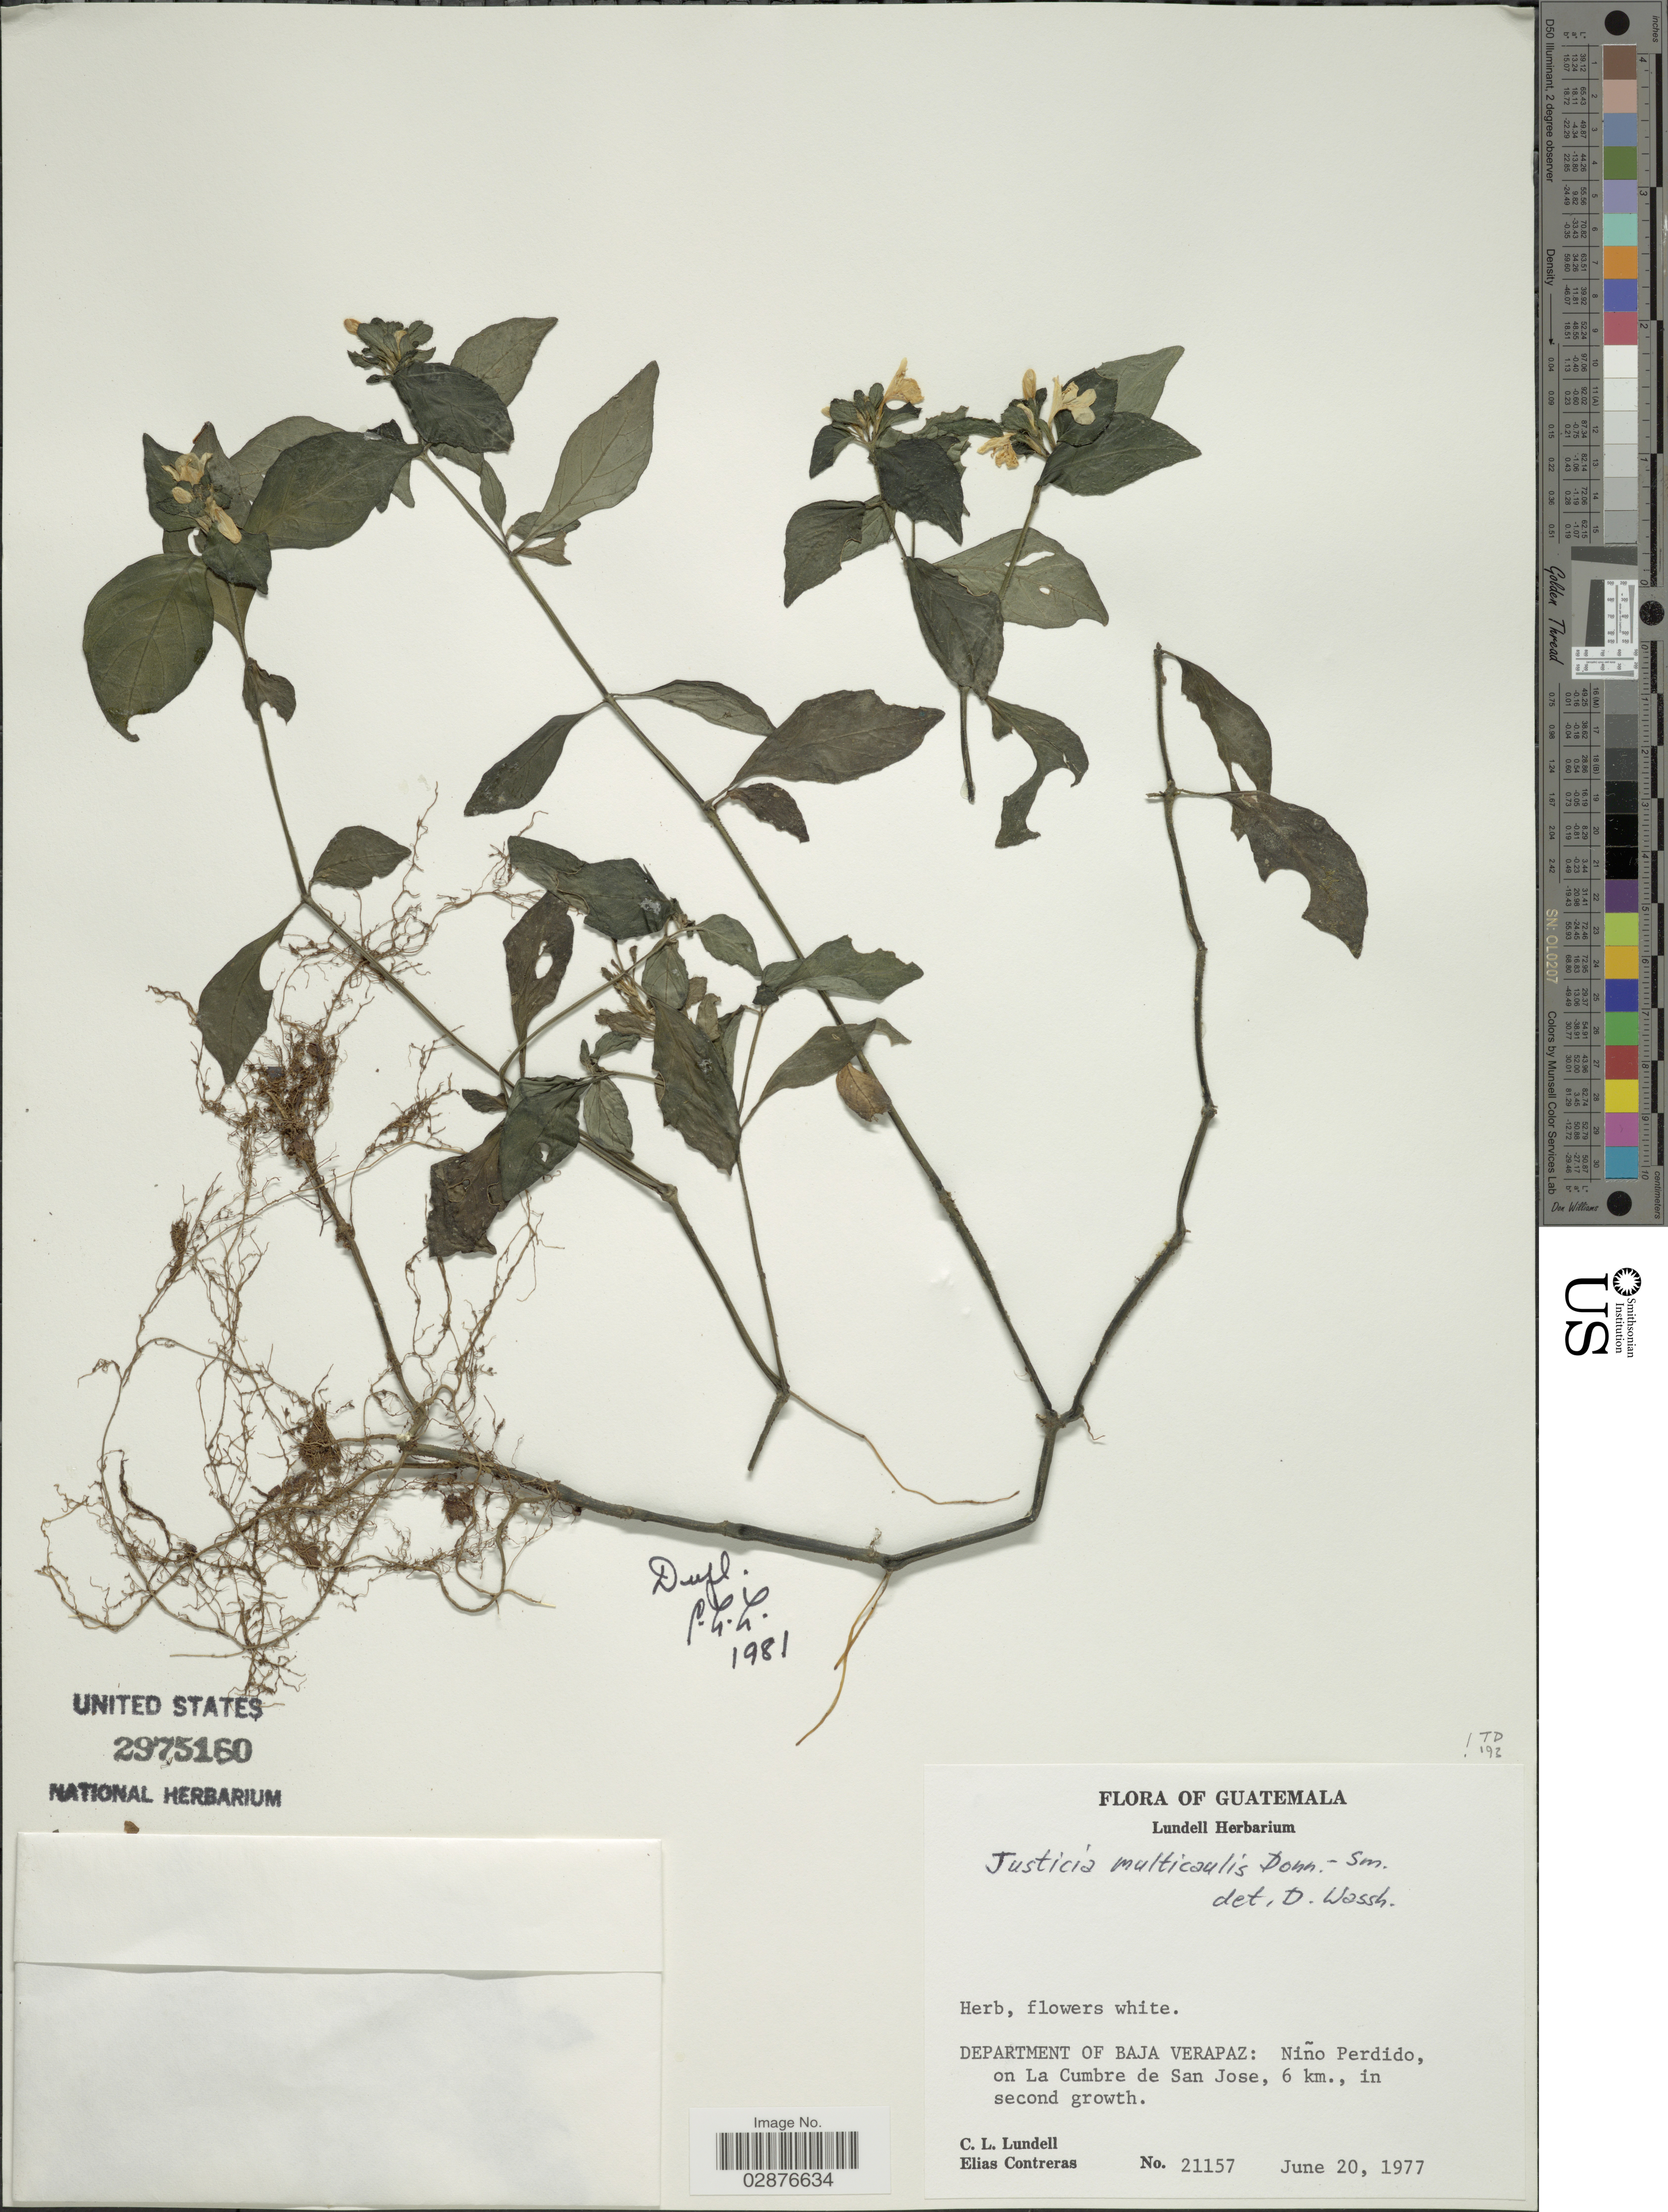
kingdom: Plantae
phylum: Tracheophyta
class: Magnoliopsida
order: Lamiales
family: Acanthaceae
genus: Justicia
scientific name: Justicia multicaulis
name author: Donn. Sm.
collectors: C. L. Lundell & E. Contreras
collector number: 21157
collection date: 1977-06-20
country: Guatemala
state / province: Baja Verapaz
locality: Department of Baja Verapaz: Niño Perdido, on La Cumbre de San Jose, 6 km.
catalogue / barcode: US 2975160